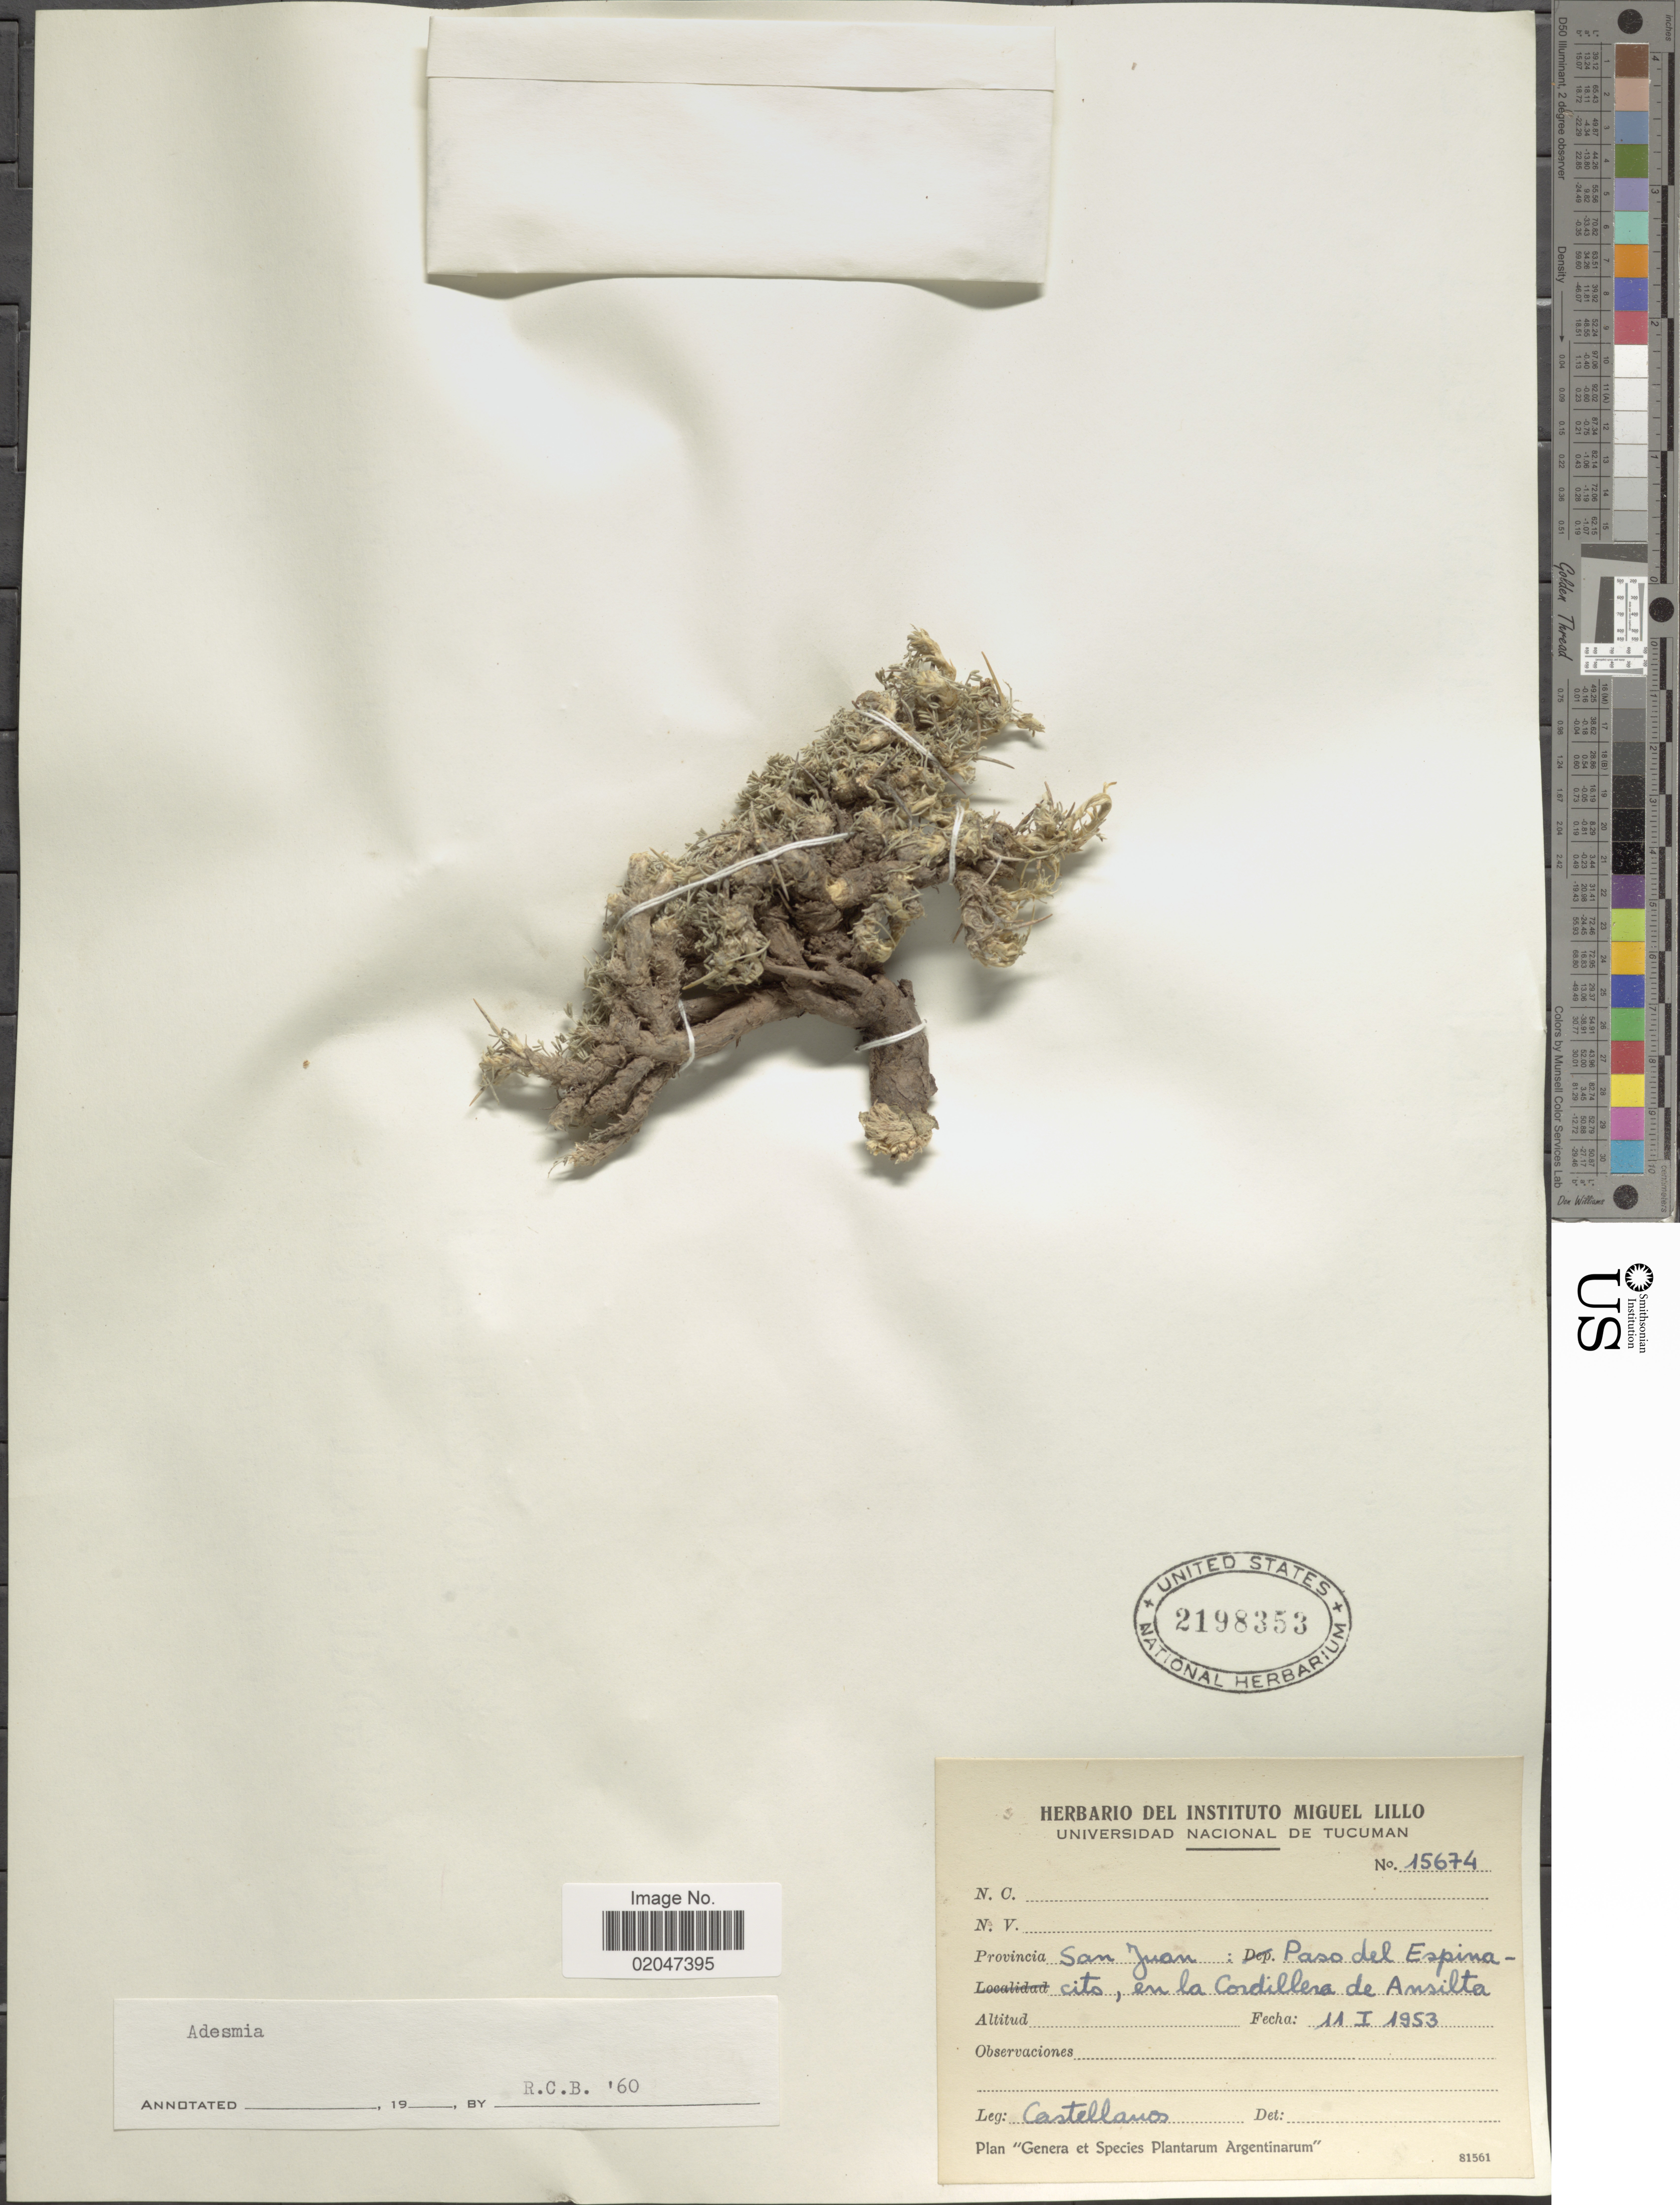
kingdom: Plantae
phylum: Tracheophyta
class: Magnoliopsida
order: Fabales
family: Fabaceae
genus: Adesmia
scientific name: Adesmia sp.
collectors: -- Castellanos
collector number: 15674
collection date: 1953-01-11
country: Argentina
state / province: San Juan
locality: Paso del Espinacito, en la Cordillera de Ansilta. Argentinarum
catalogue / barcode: US 2198353